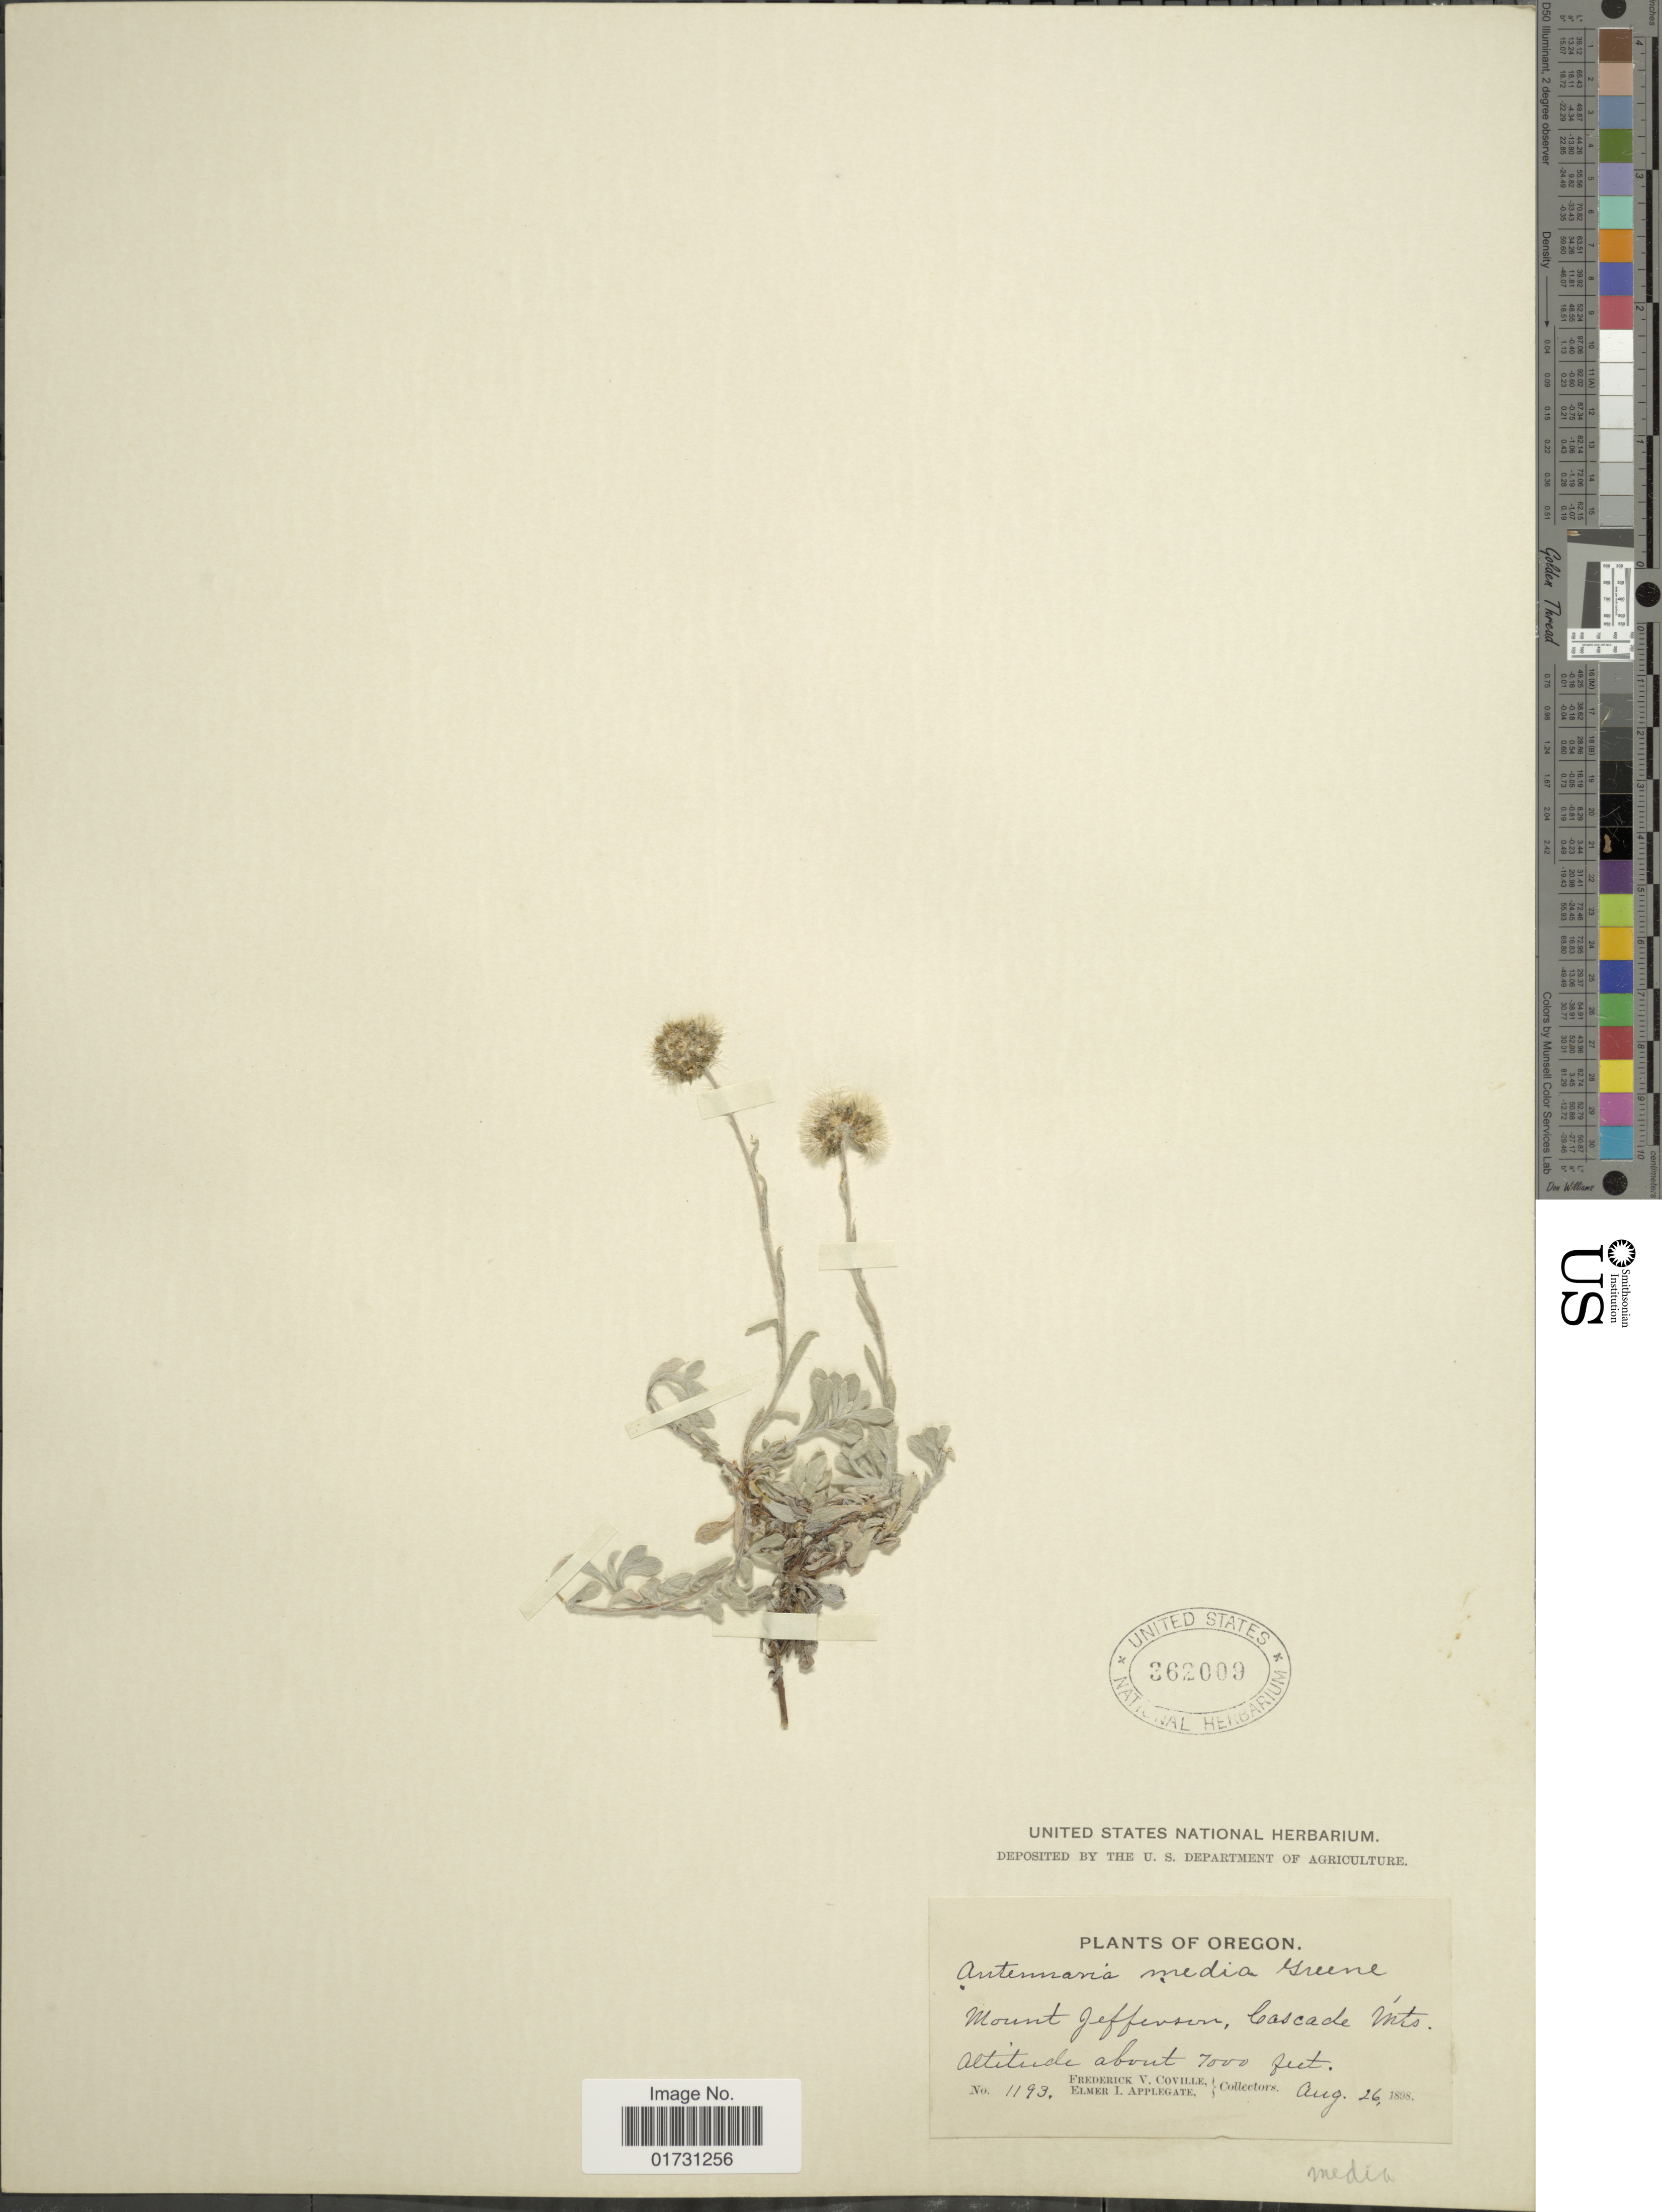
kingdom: Plantae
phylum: Tracheophyta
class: Magnoliopsida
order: Asterales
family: Asteraceae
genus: Antennaria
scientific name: Antennaria media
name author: Greene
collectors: F. V. Coville & E. I. Applegate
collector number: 1193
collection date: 1898-08-26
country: United States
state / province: Oregon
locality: Mount Jefferson, Cascade; Mts.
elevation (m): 2134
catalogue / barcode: US 362009